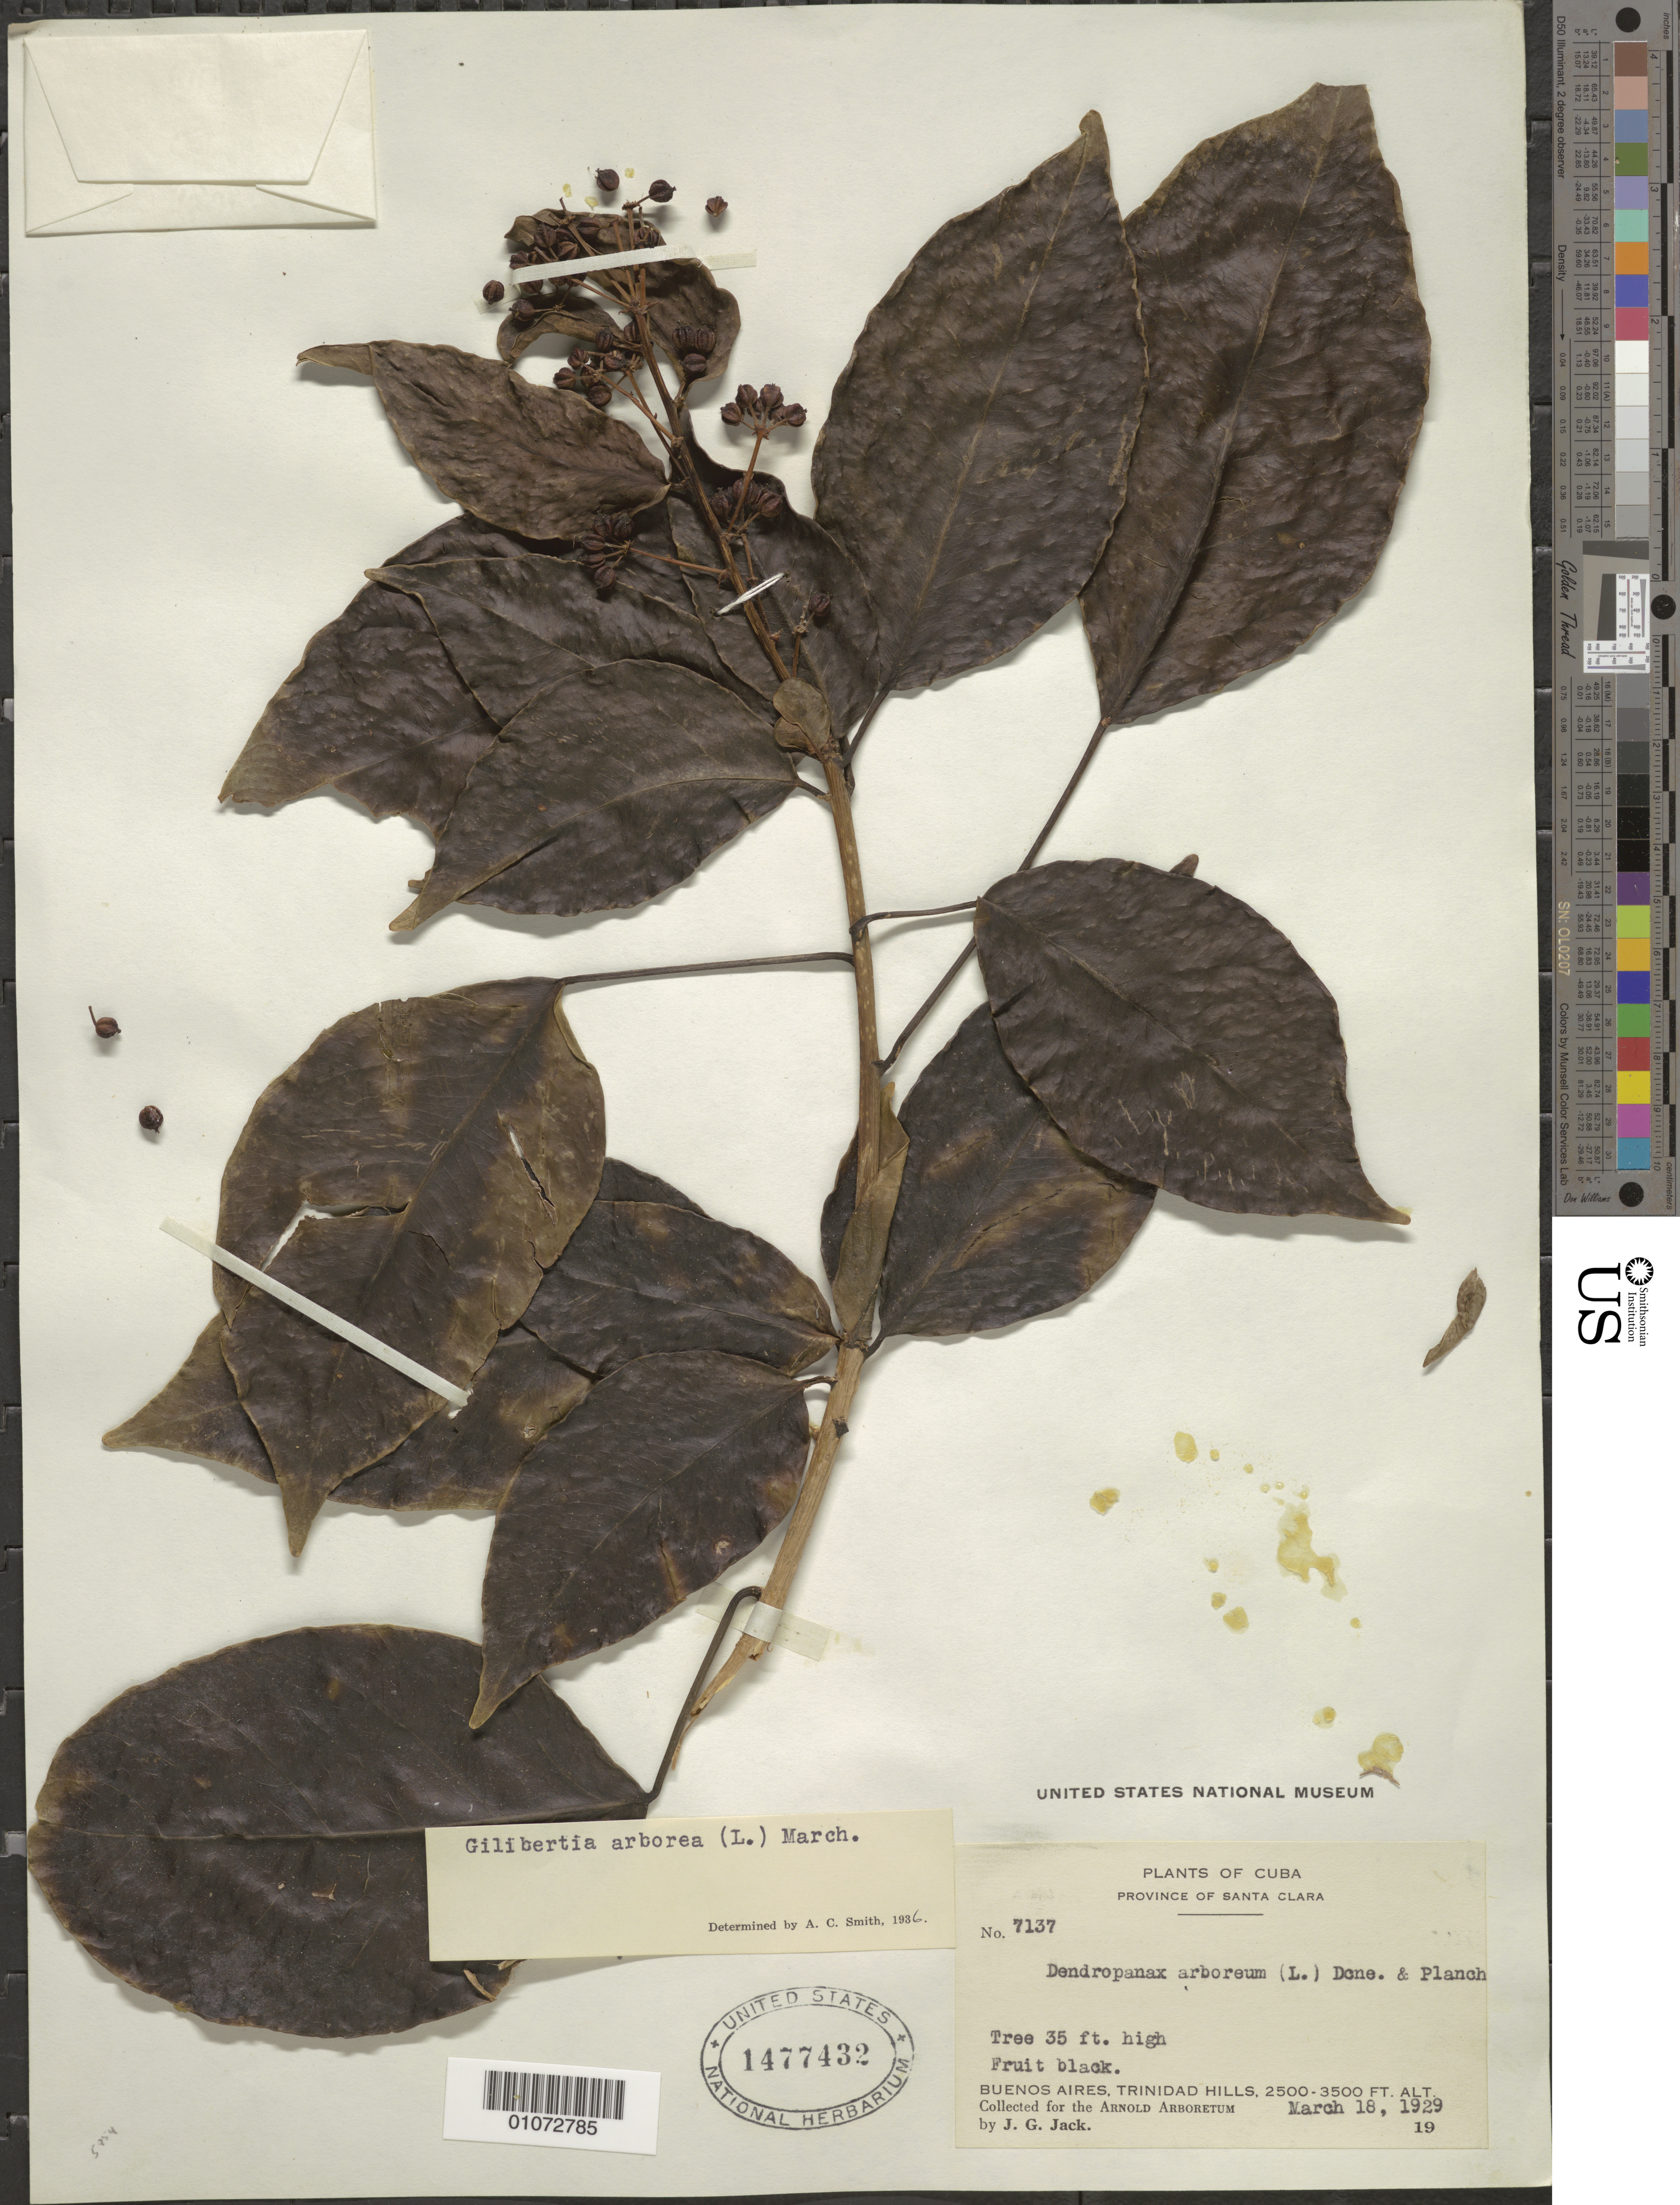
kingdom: Plantae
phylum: Tracheophyta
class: Magnoliopsida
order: Apiales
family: Araliaceae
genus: Dendropanax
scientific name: Dendropanax arboreus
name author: (L.) Decne. & Planch.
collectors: J. G. Jack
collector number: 7137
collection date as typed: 18 Mar 1929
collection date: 1929-03-18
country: Cuba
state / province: Villa Clara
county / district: Santa Clara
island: Cuba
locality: Buenos Aires, Trinidad Hills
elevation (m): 762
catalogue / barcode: US 1477432